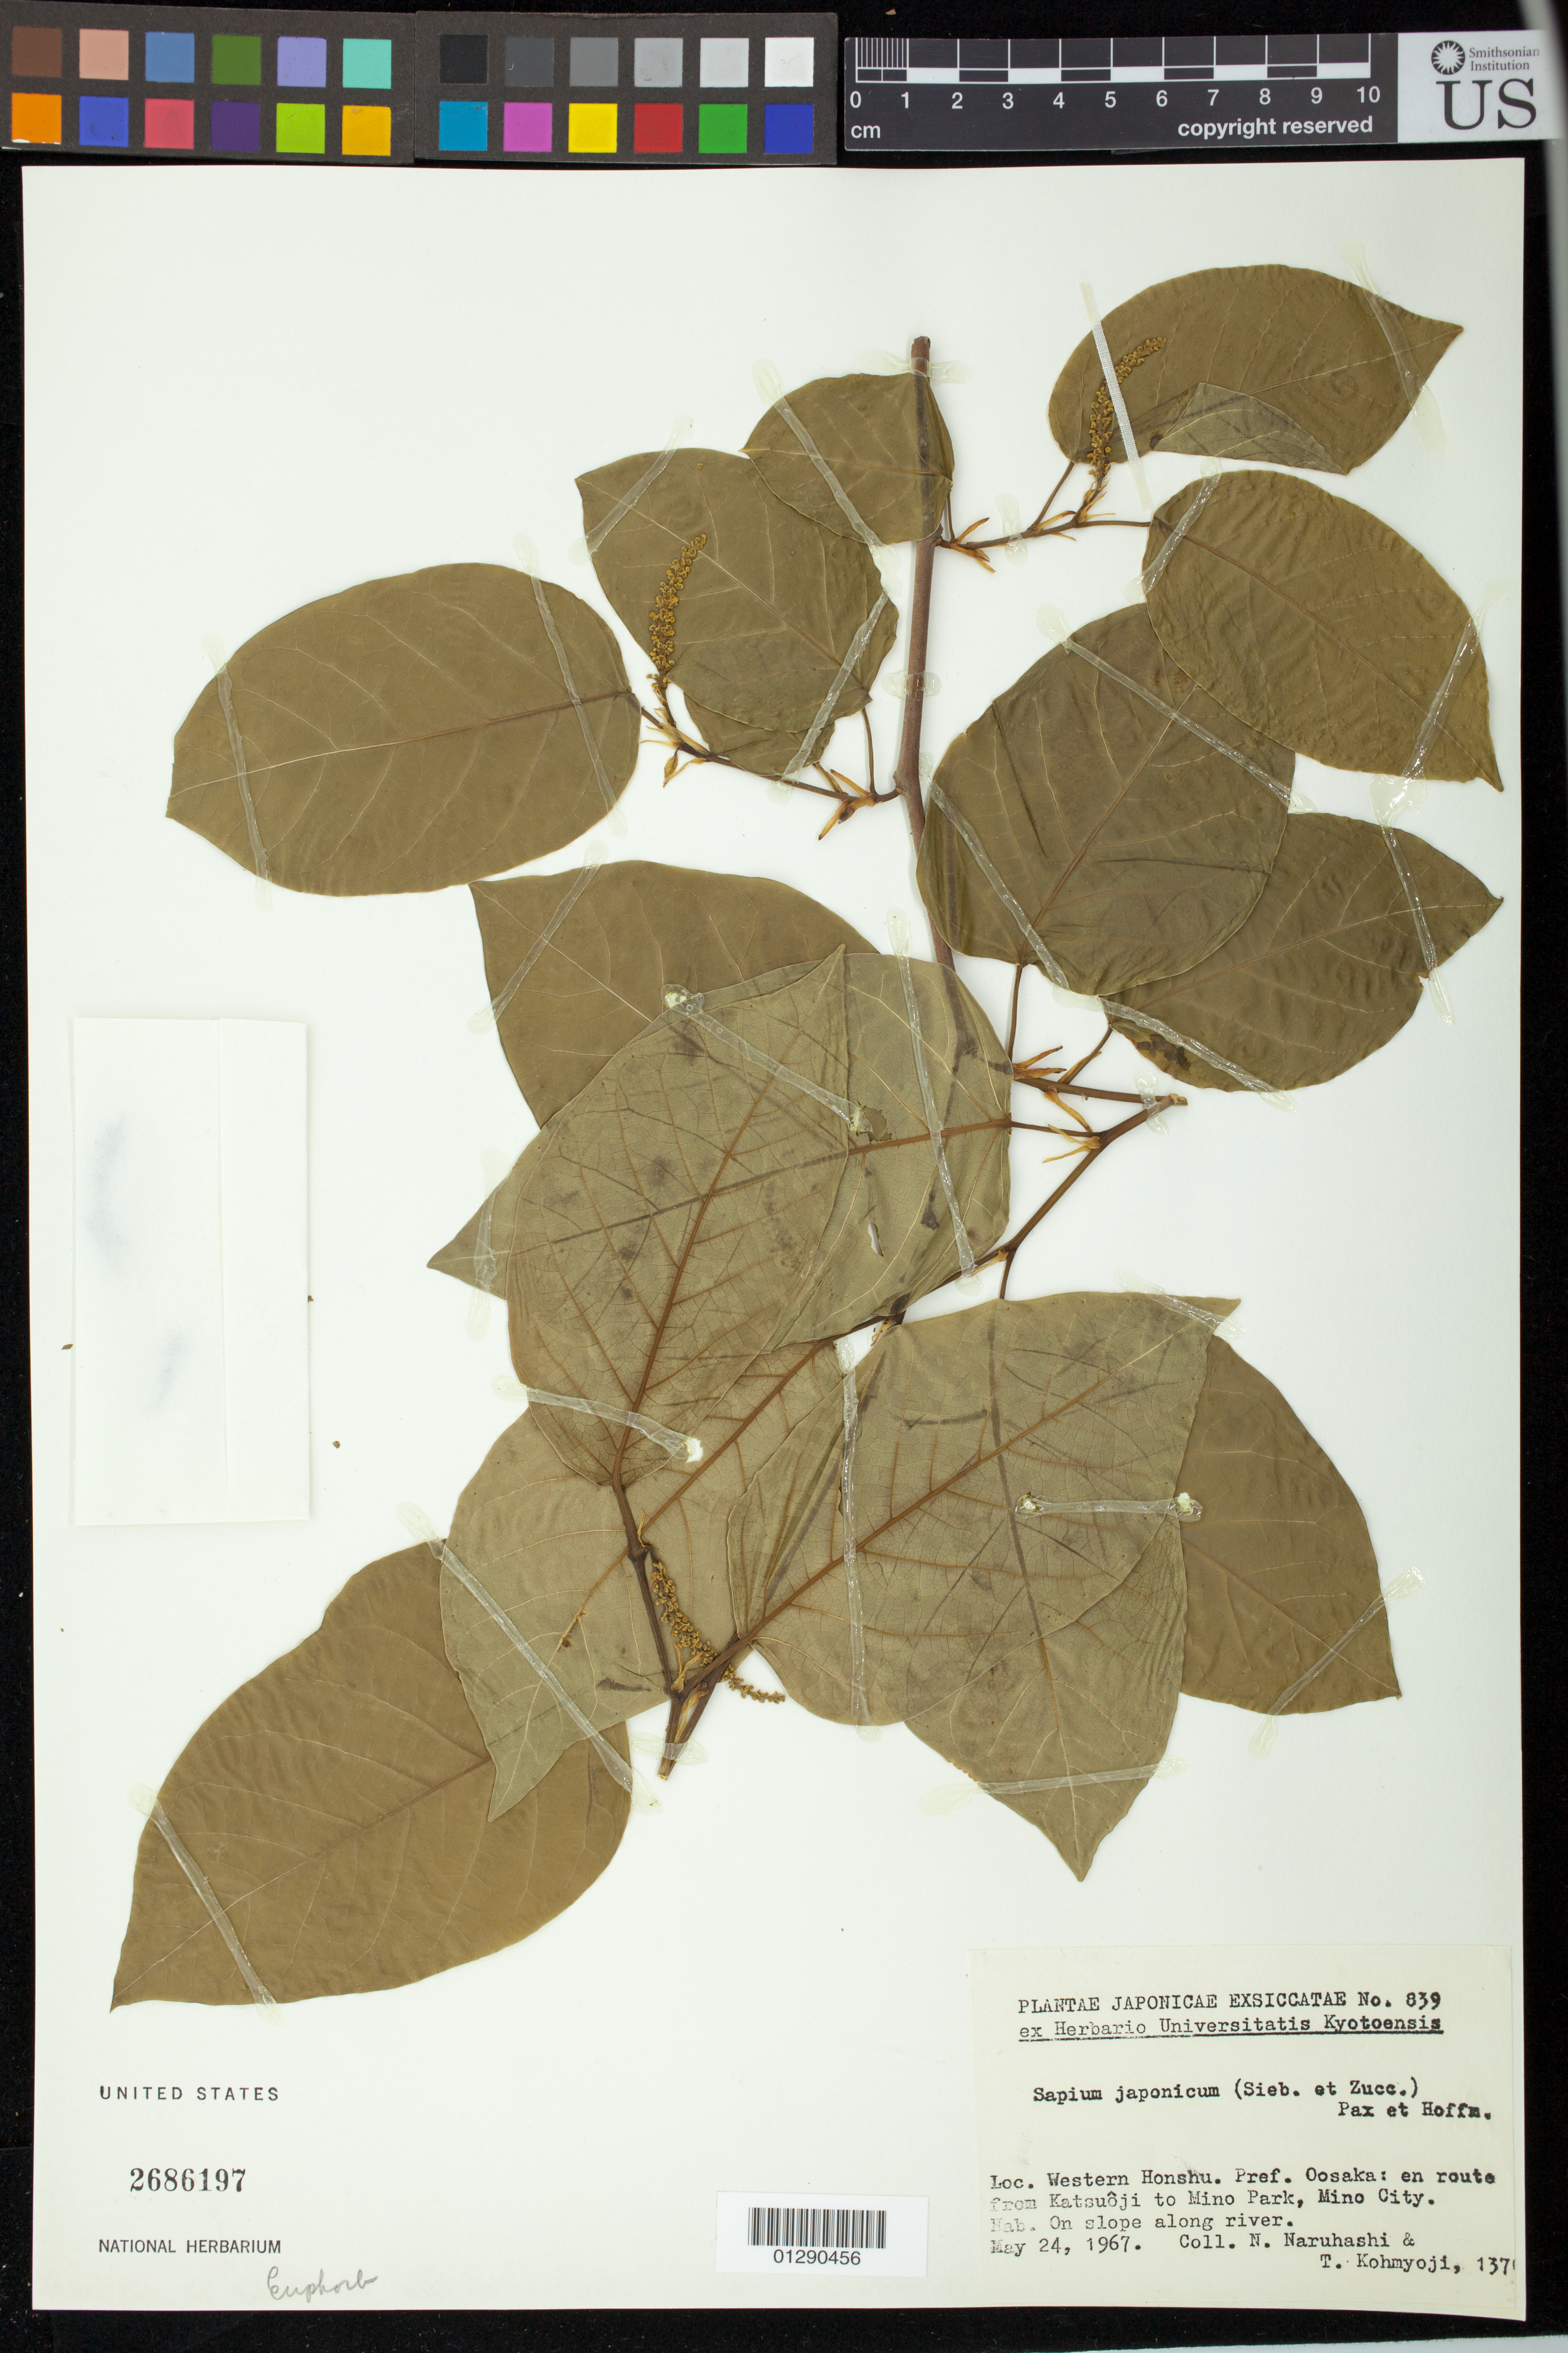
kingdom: Plantae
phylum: Tracheophyta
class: Magnoliopsida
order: Malpighiales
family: Euphorbiaceae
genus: Sapium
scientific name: Sapium japonicum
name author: (Siebold & Zucc.) Pax & K. Hoffm.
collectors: N. Naruhashi & T. Kohmyoji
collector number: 137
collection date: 1967-05-24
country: Japan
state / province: Osaka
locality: Western Honshu. en route from Katsuôji to Mino Park, Mino City.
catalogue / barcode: US 2686197